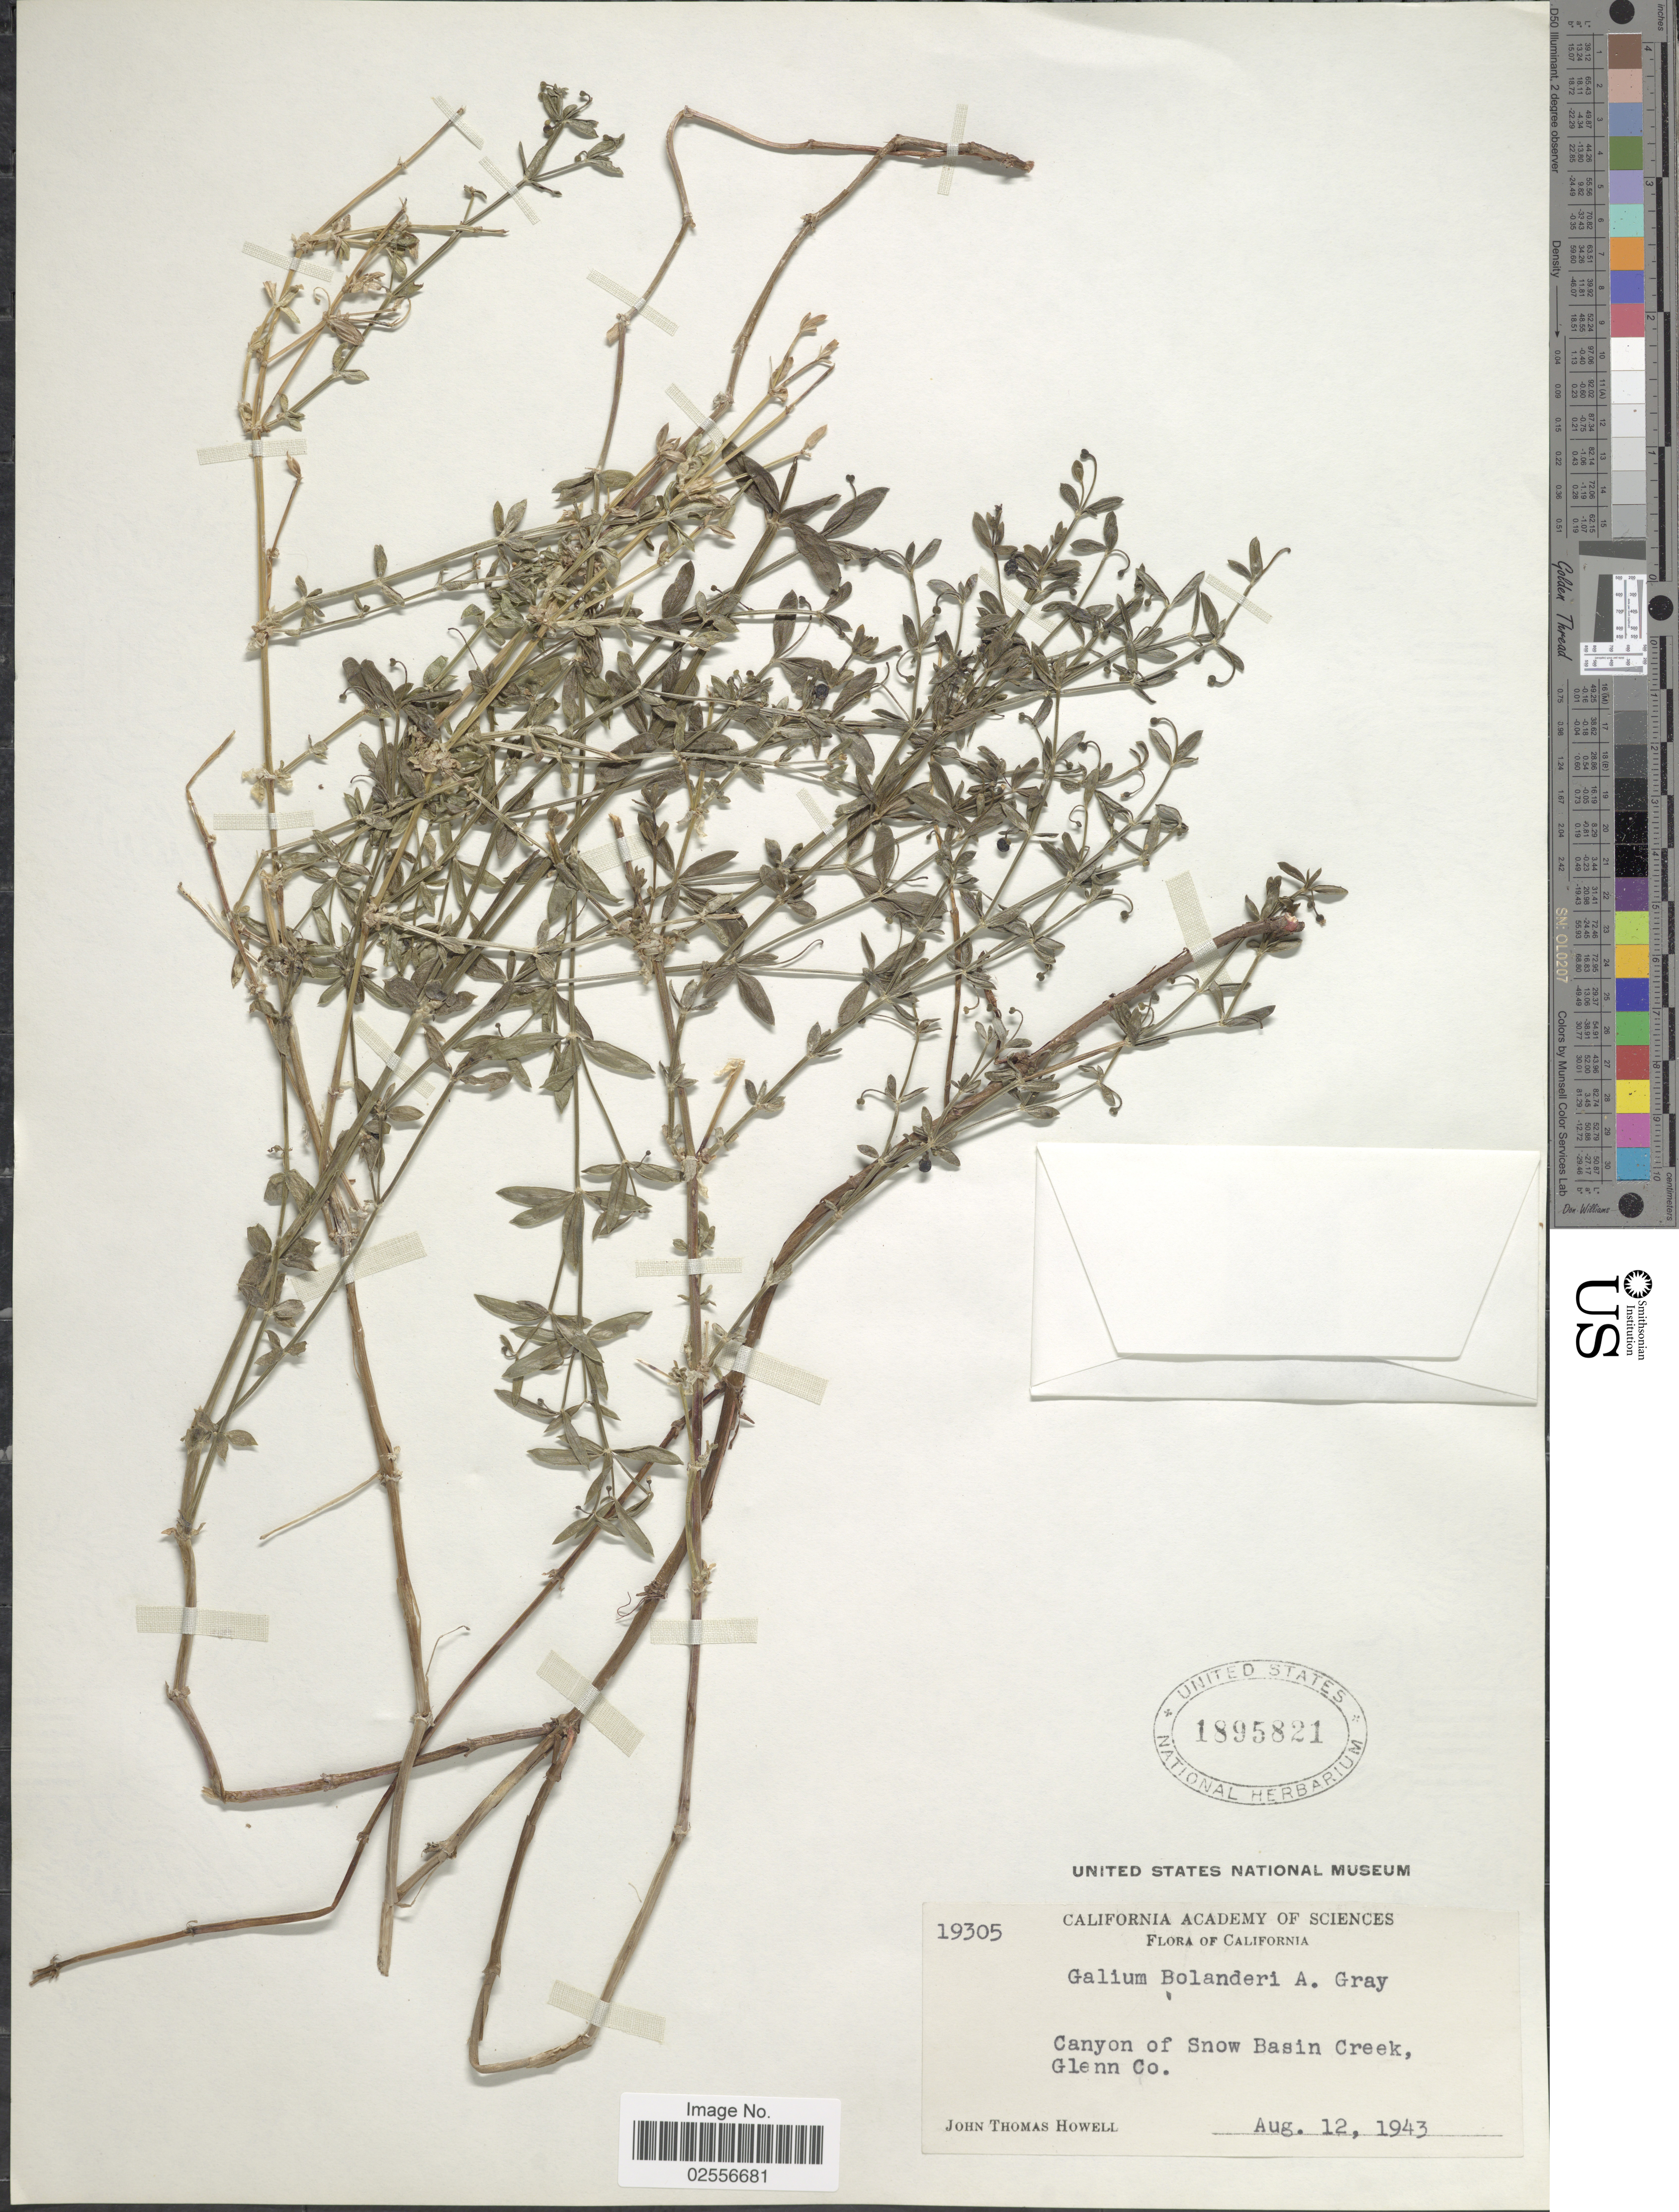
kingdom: Plantae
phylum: Tracheophyta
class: Magnoliopsida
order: Gentianales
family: Rubiaceae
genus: Galium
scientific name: Galium bolanderi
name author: A. Gray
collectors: J. T. Howell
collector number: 19305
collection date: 1943-08-12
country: United States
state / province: California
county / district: Glenn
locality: Canyon of Snow Basin Creek, Glenn Co.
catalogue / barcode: US 1895821